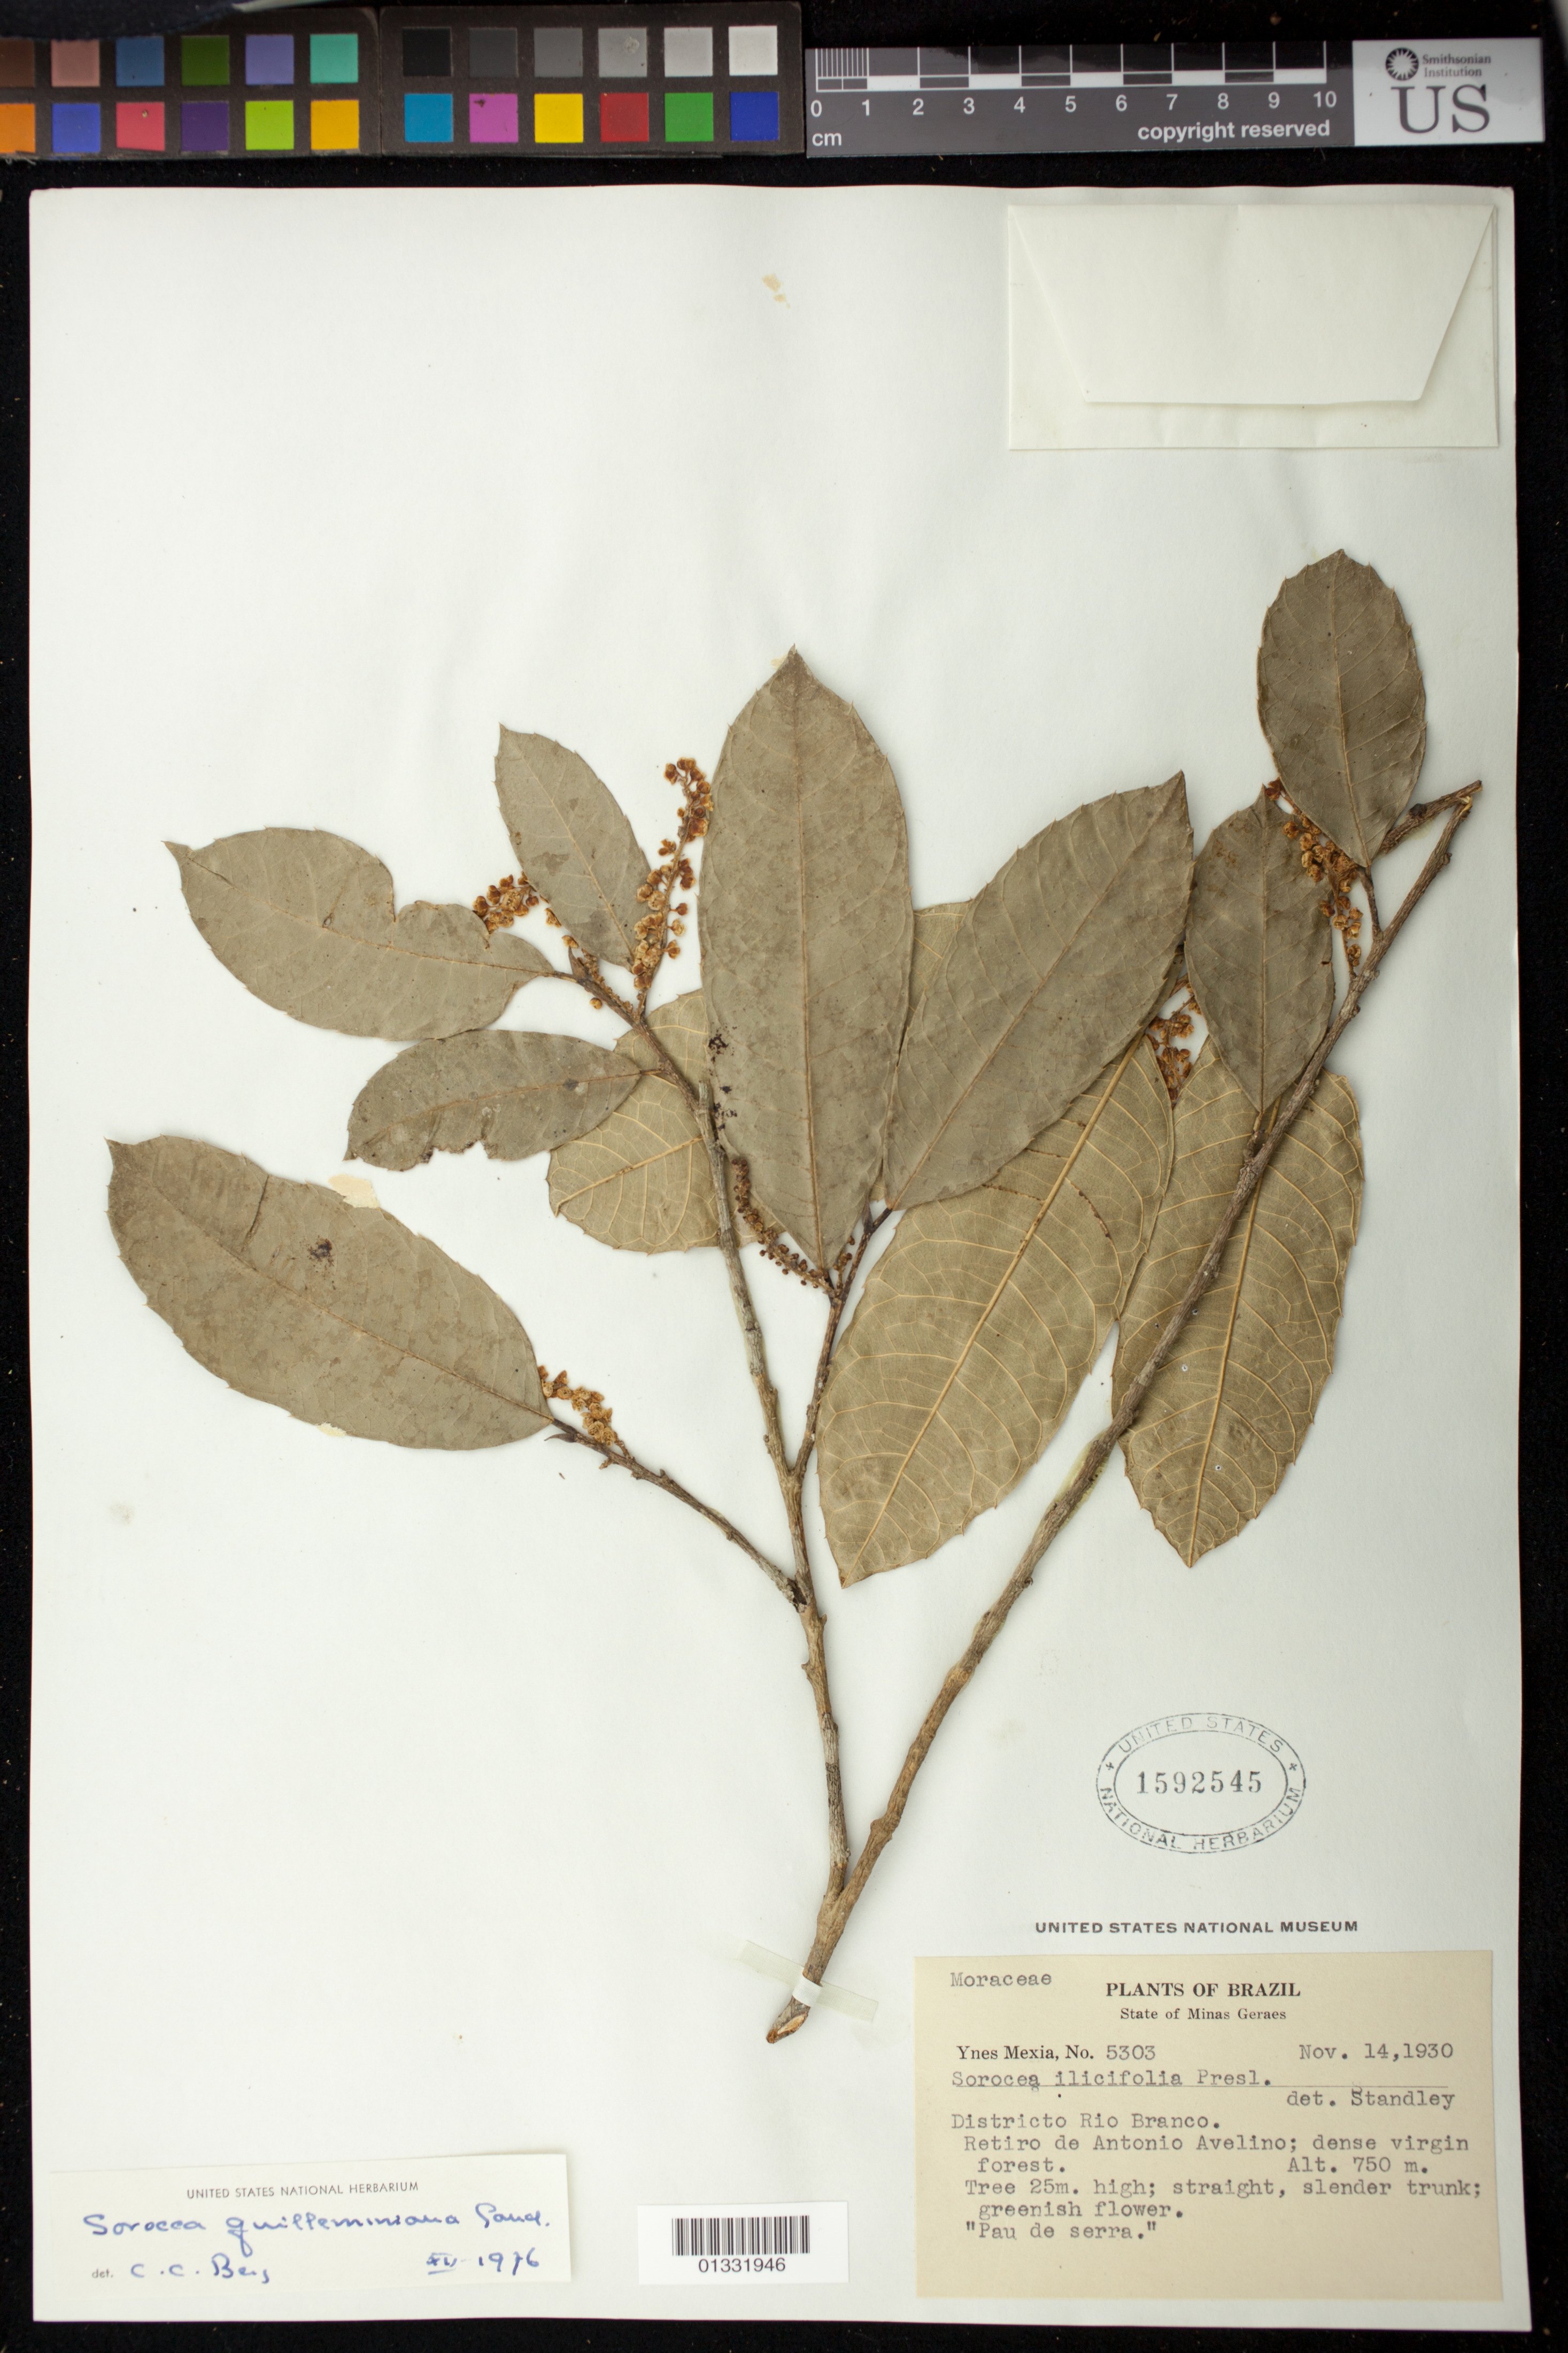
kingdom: Plantae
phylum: Tracheophyta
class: Magnoliopsida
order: Rosales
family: Moraceae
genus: Sorocea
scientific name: Sorocea guilleminiana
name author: Gaudich.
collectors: Y. Mexia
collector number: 5303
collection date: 1930-11-14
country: Brazil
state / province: Minas Gerais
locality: Distrito Rio Branco. Retiro de Antonio Avelino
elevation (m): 750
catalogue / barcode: US 1592545